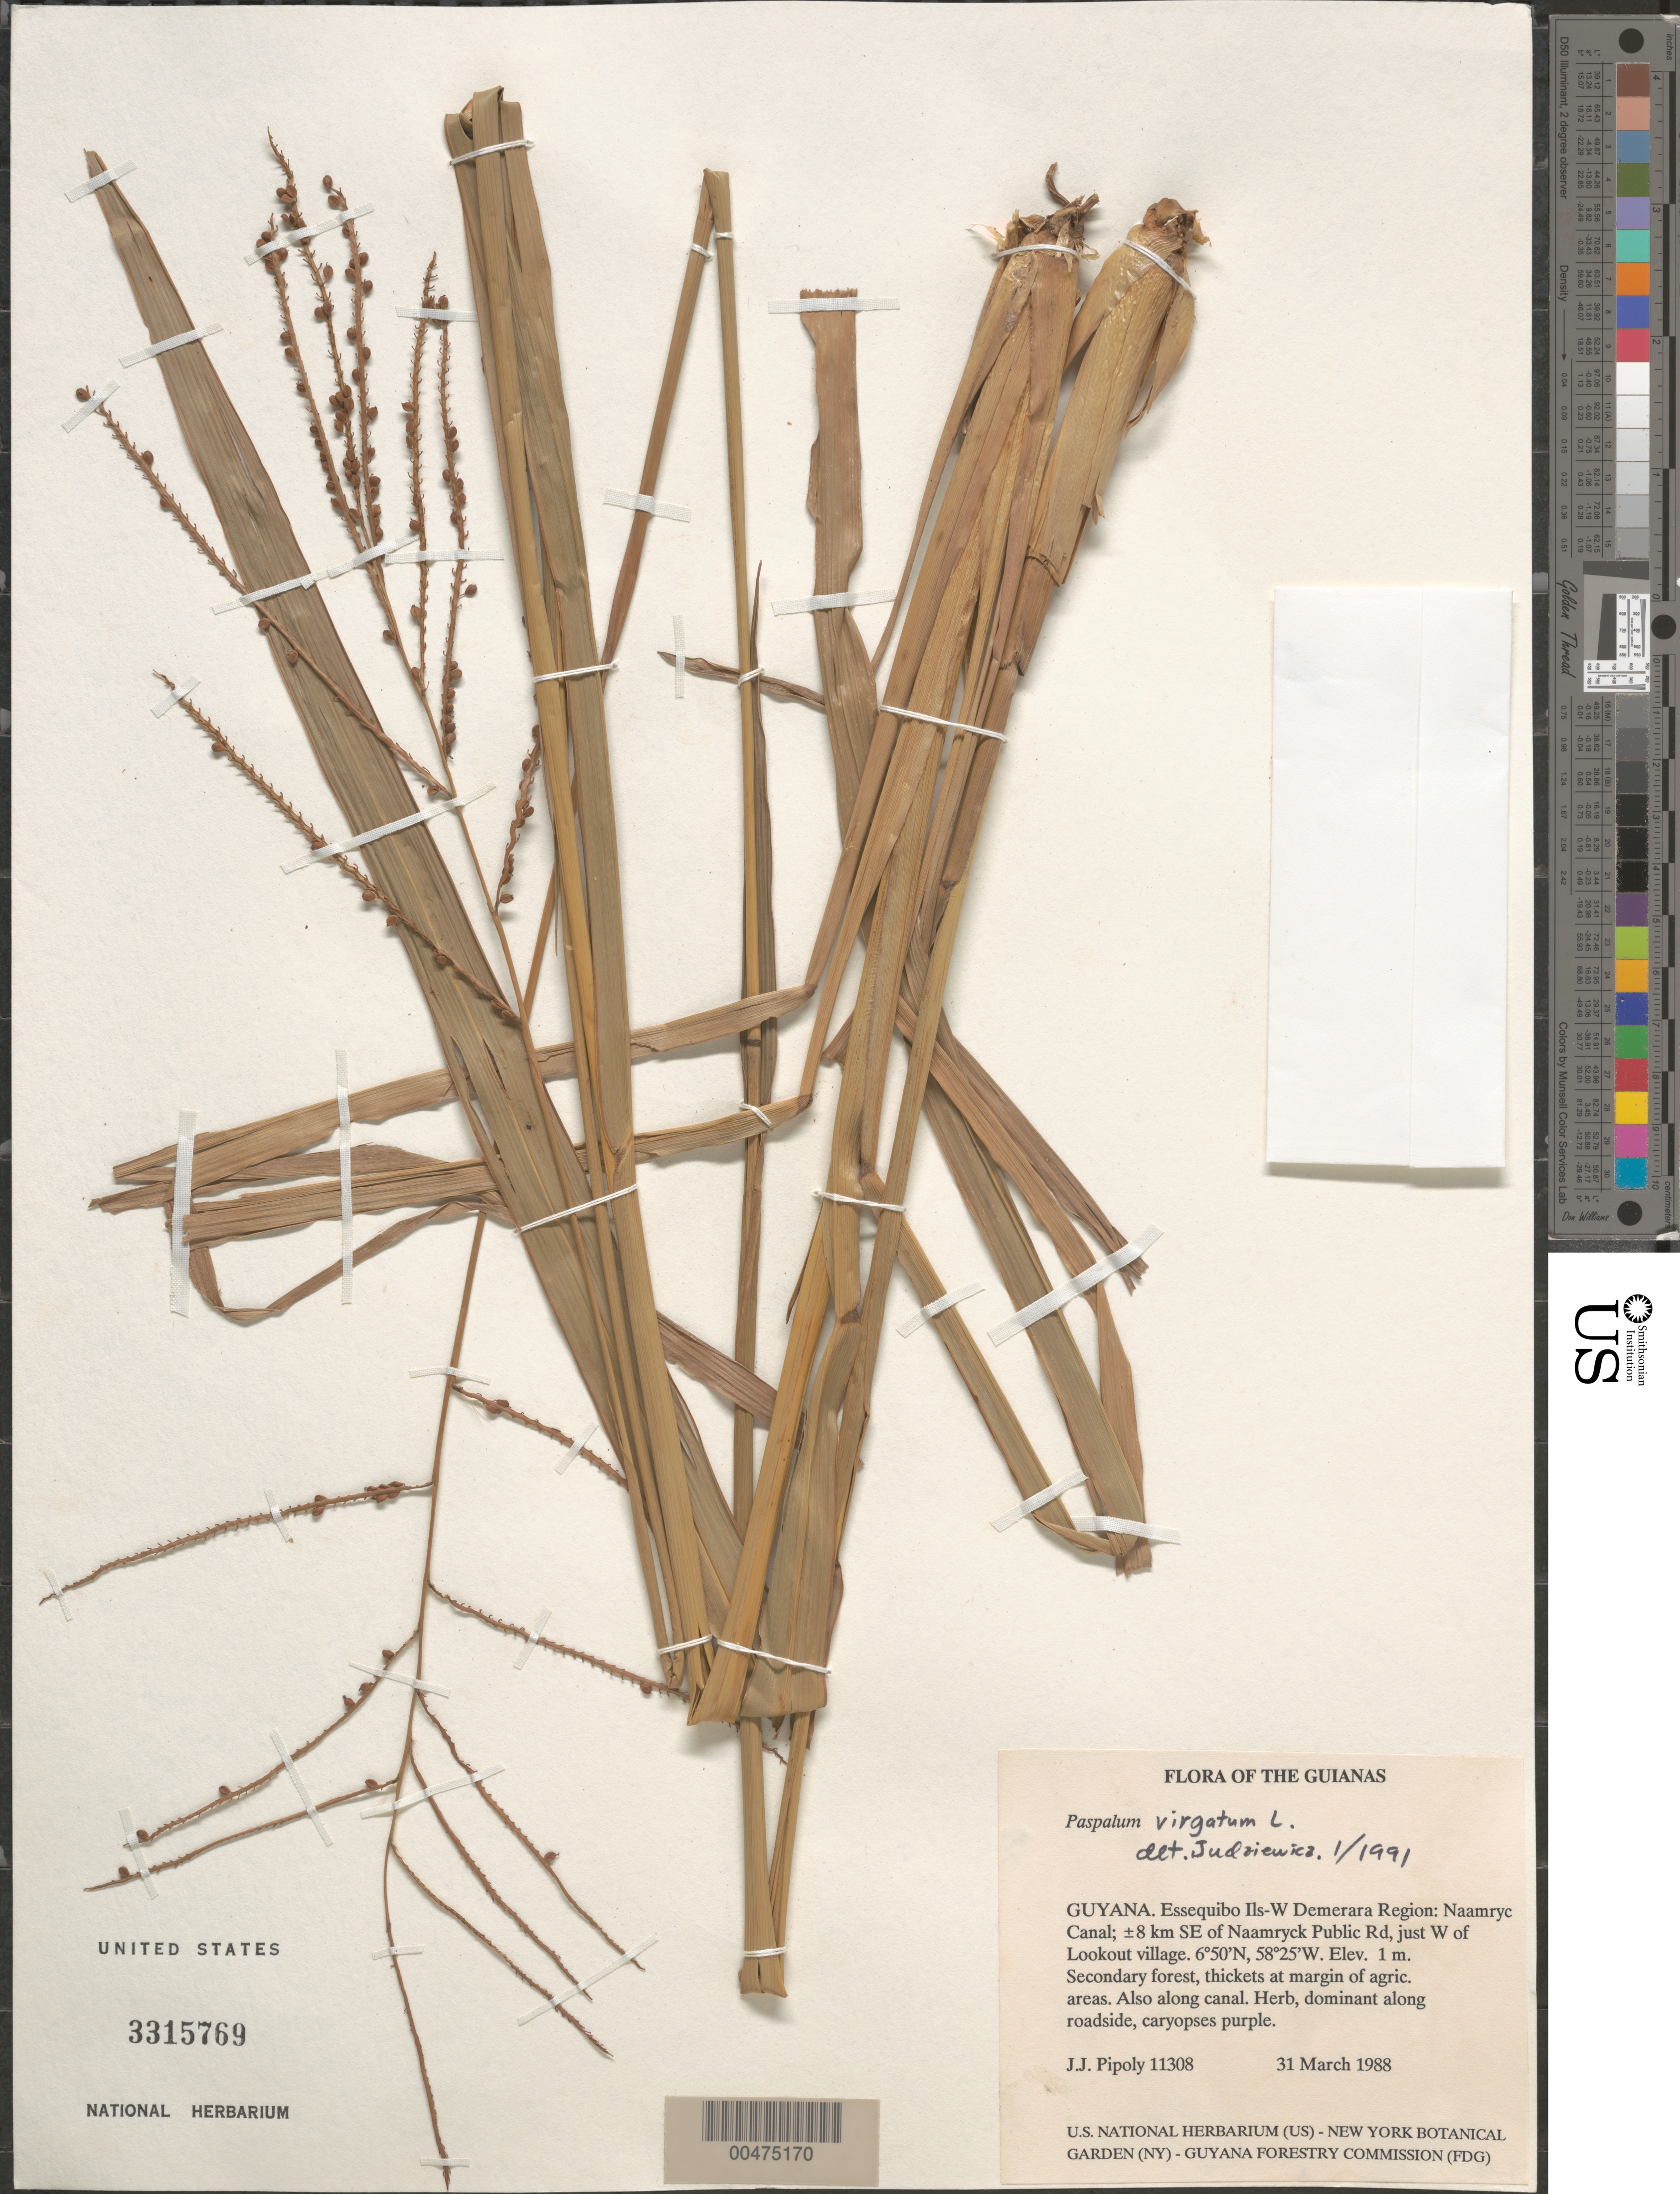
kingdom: Plantae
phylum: Tracheophyta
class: Liliopsida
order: Poales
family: Poaceae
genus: Paspalum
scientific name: Paspalum virgatum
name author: L.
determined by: Judziewicz, E. J.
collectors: J. J. Pipoly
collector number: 11308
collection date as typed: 31 March 1987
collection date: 1987-03-31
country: Guyana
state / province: Essequibo Isl-W. Demerara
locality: Naamryck Canal; ±8 km SE of Naamryck Public Rd, just W of Lookout village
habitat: Secondary forest, thickets at margin of agric. areas. Also along canal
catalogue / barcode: US 3315769